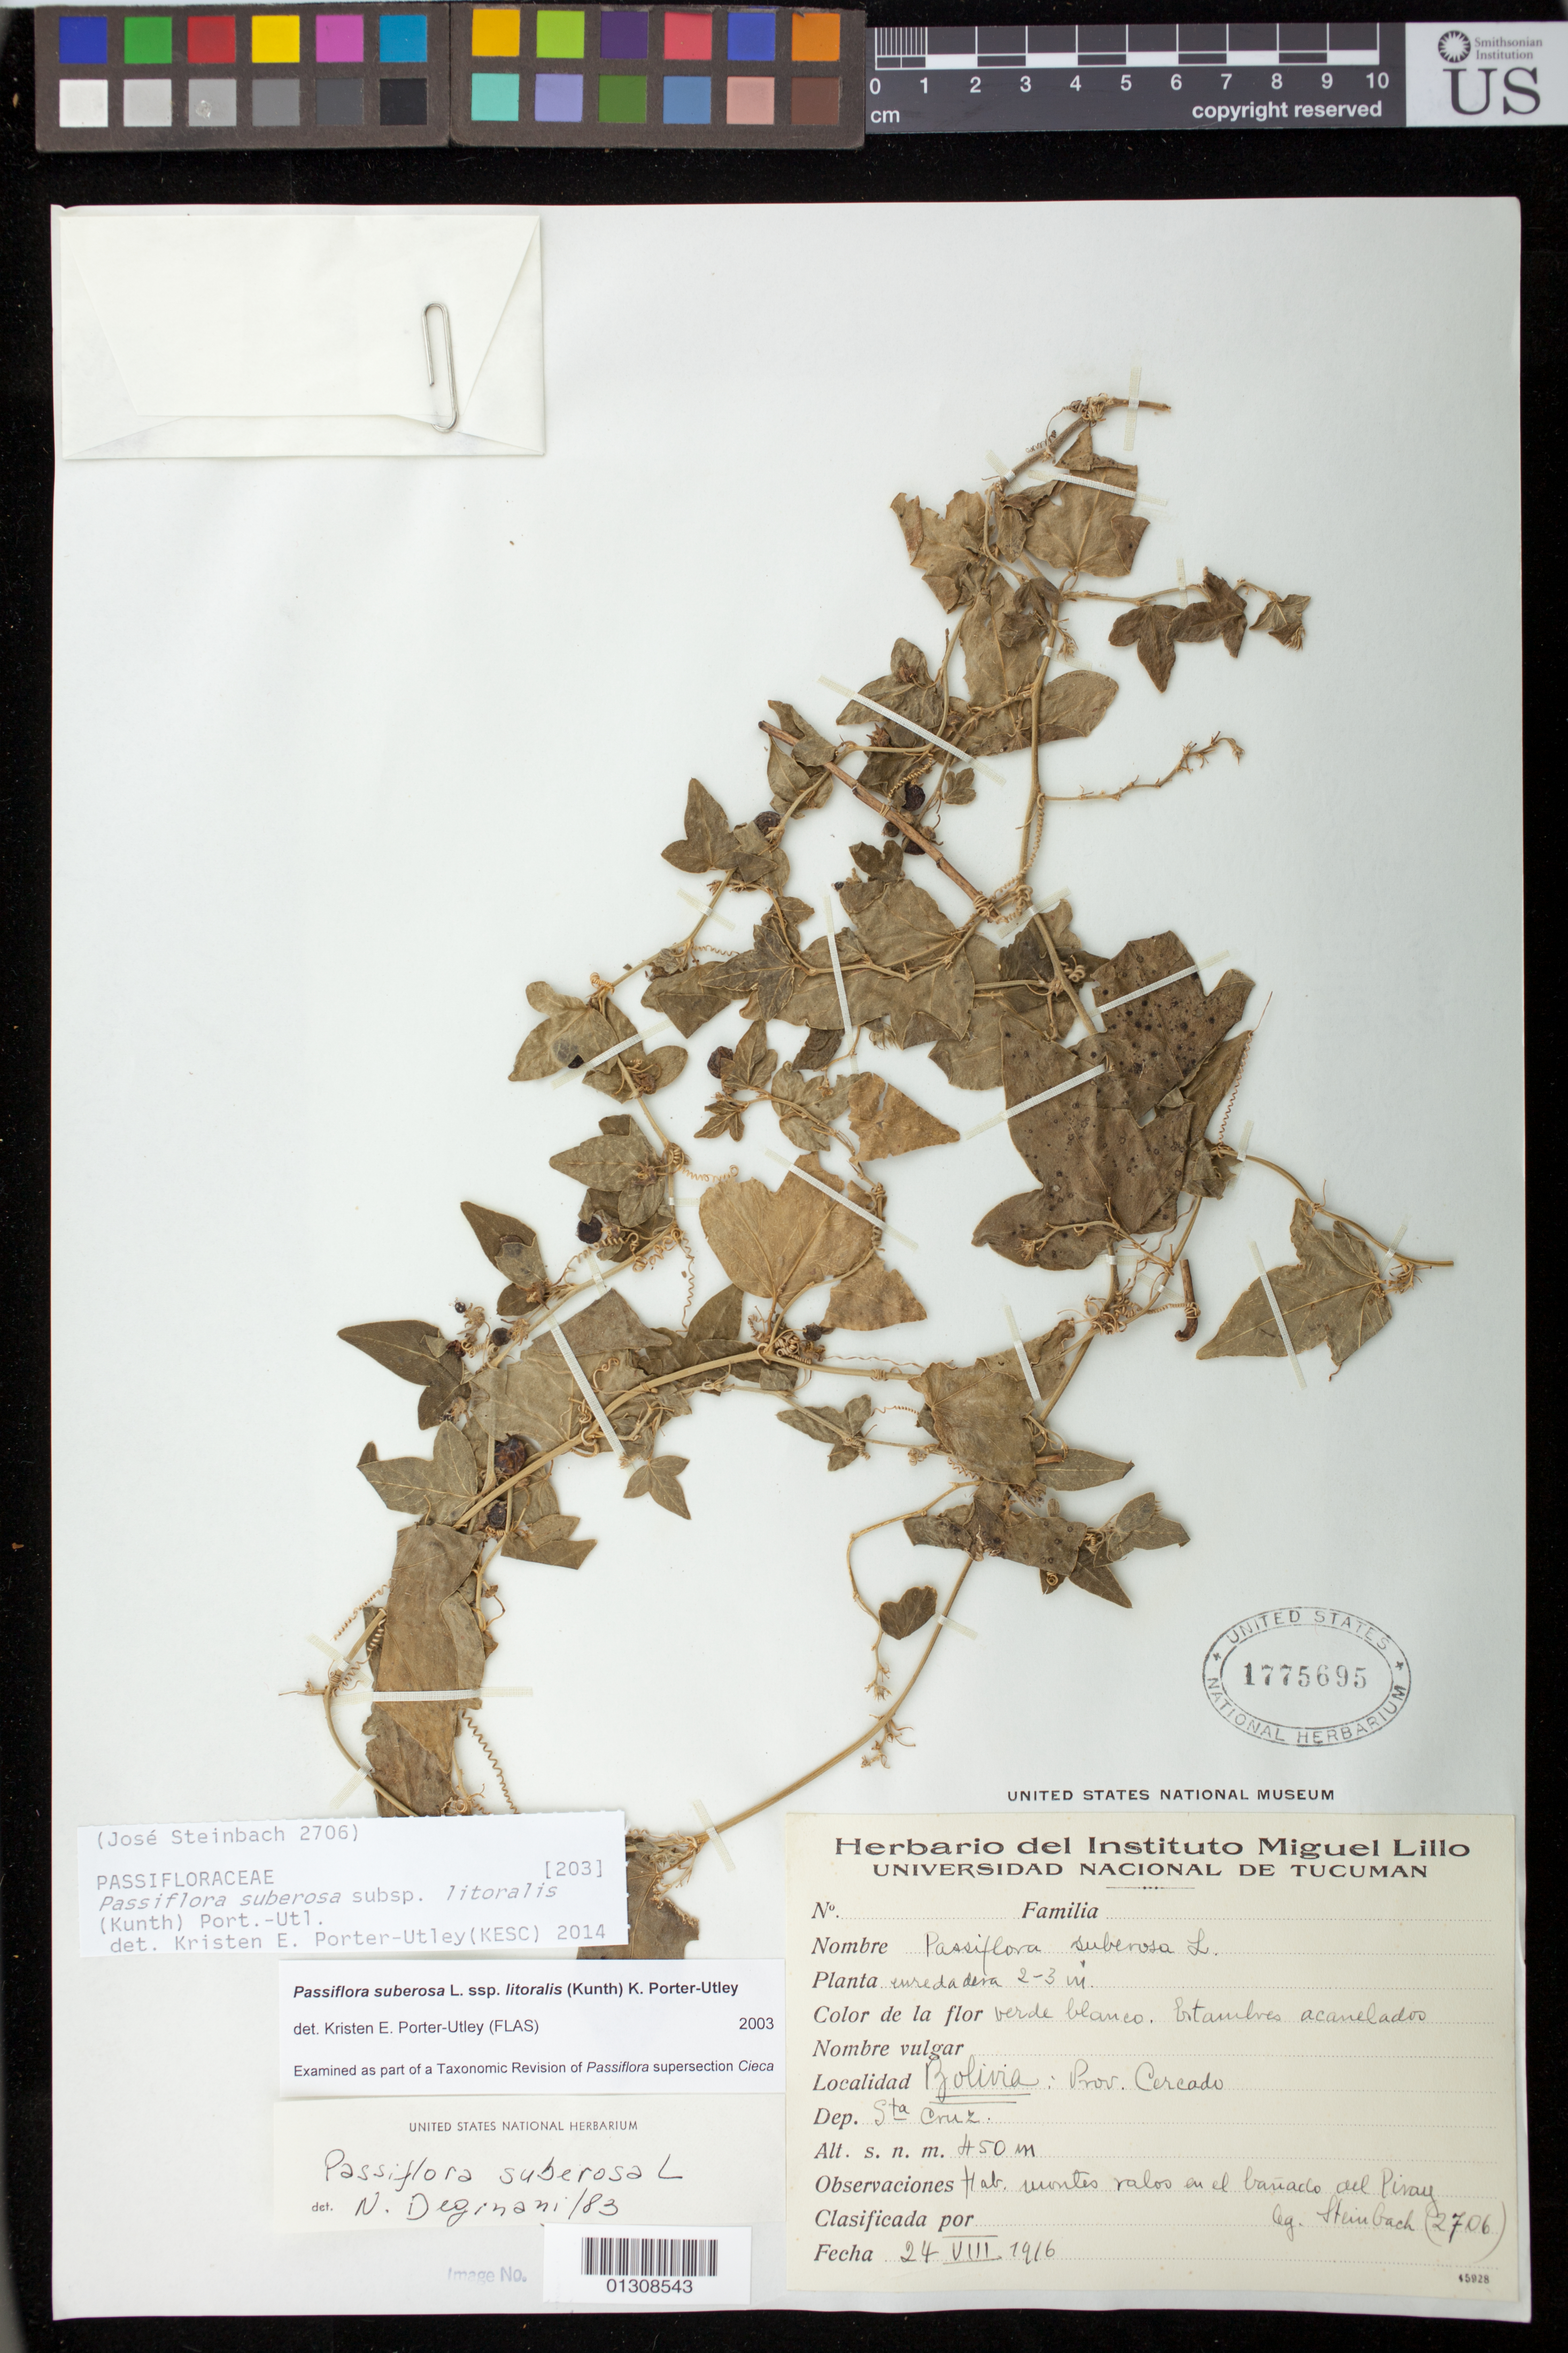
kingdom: Plantae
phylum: Tracheophyta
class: Magnoliopsida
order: Malpighiales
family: Passifloraceae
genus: Passiflora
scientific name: Passiflora suberosa subsp. litoralis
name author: (Kunth) Port.-Utl. et al.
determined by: Porter-Utley, K. E.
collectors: J. Steinbach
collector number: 2706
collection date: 1916-08-24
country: Bolivia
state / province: Santa Cruz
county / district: Cercado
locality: Santa Cruz.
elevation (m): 450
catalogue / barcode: US 1775695